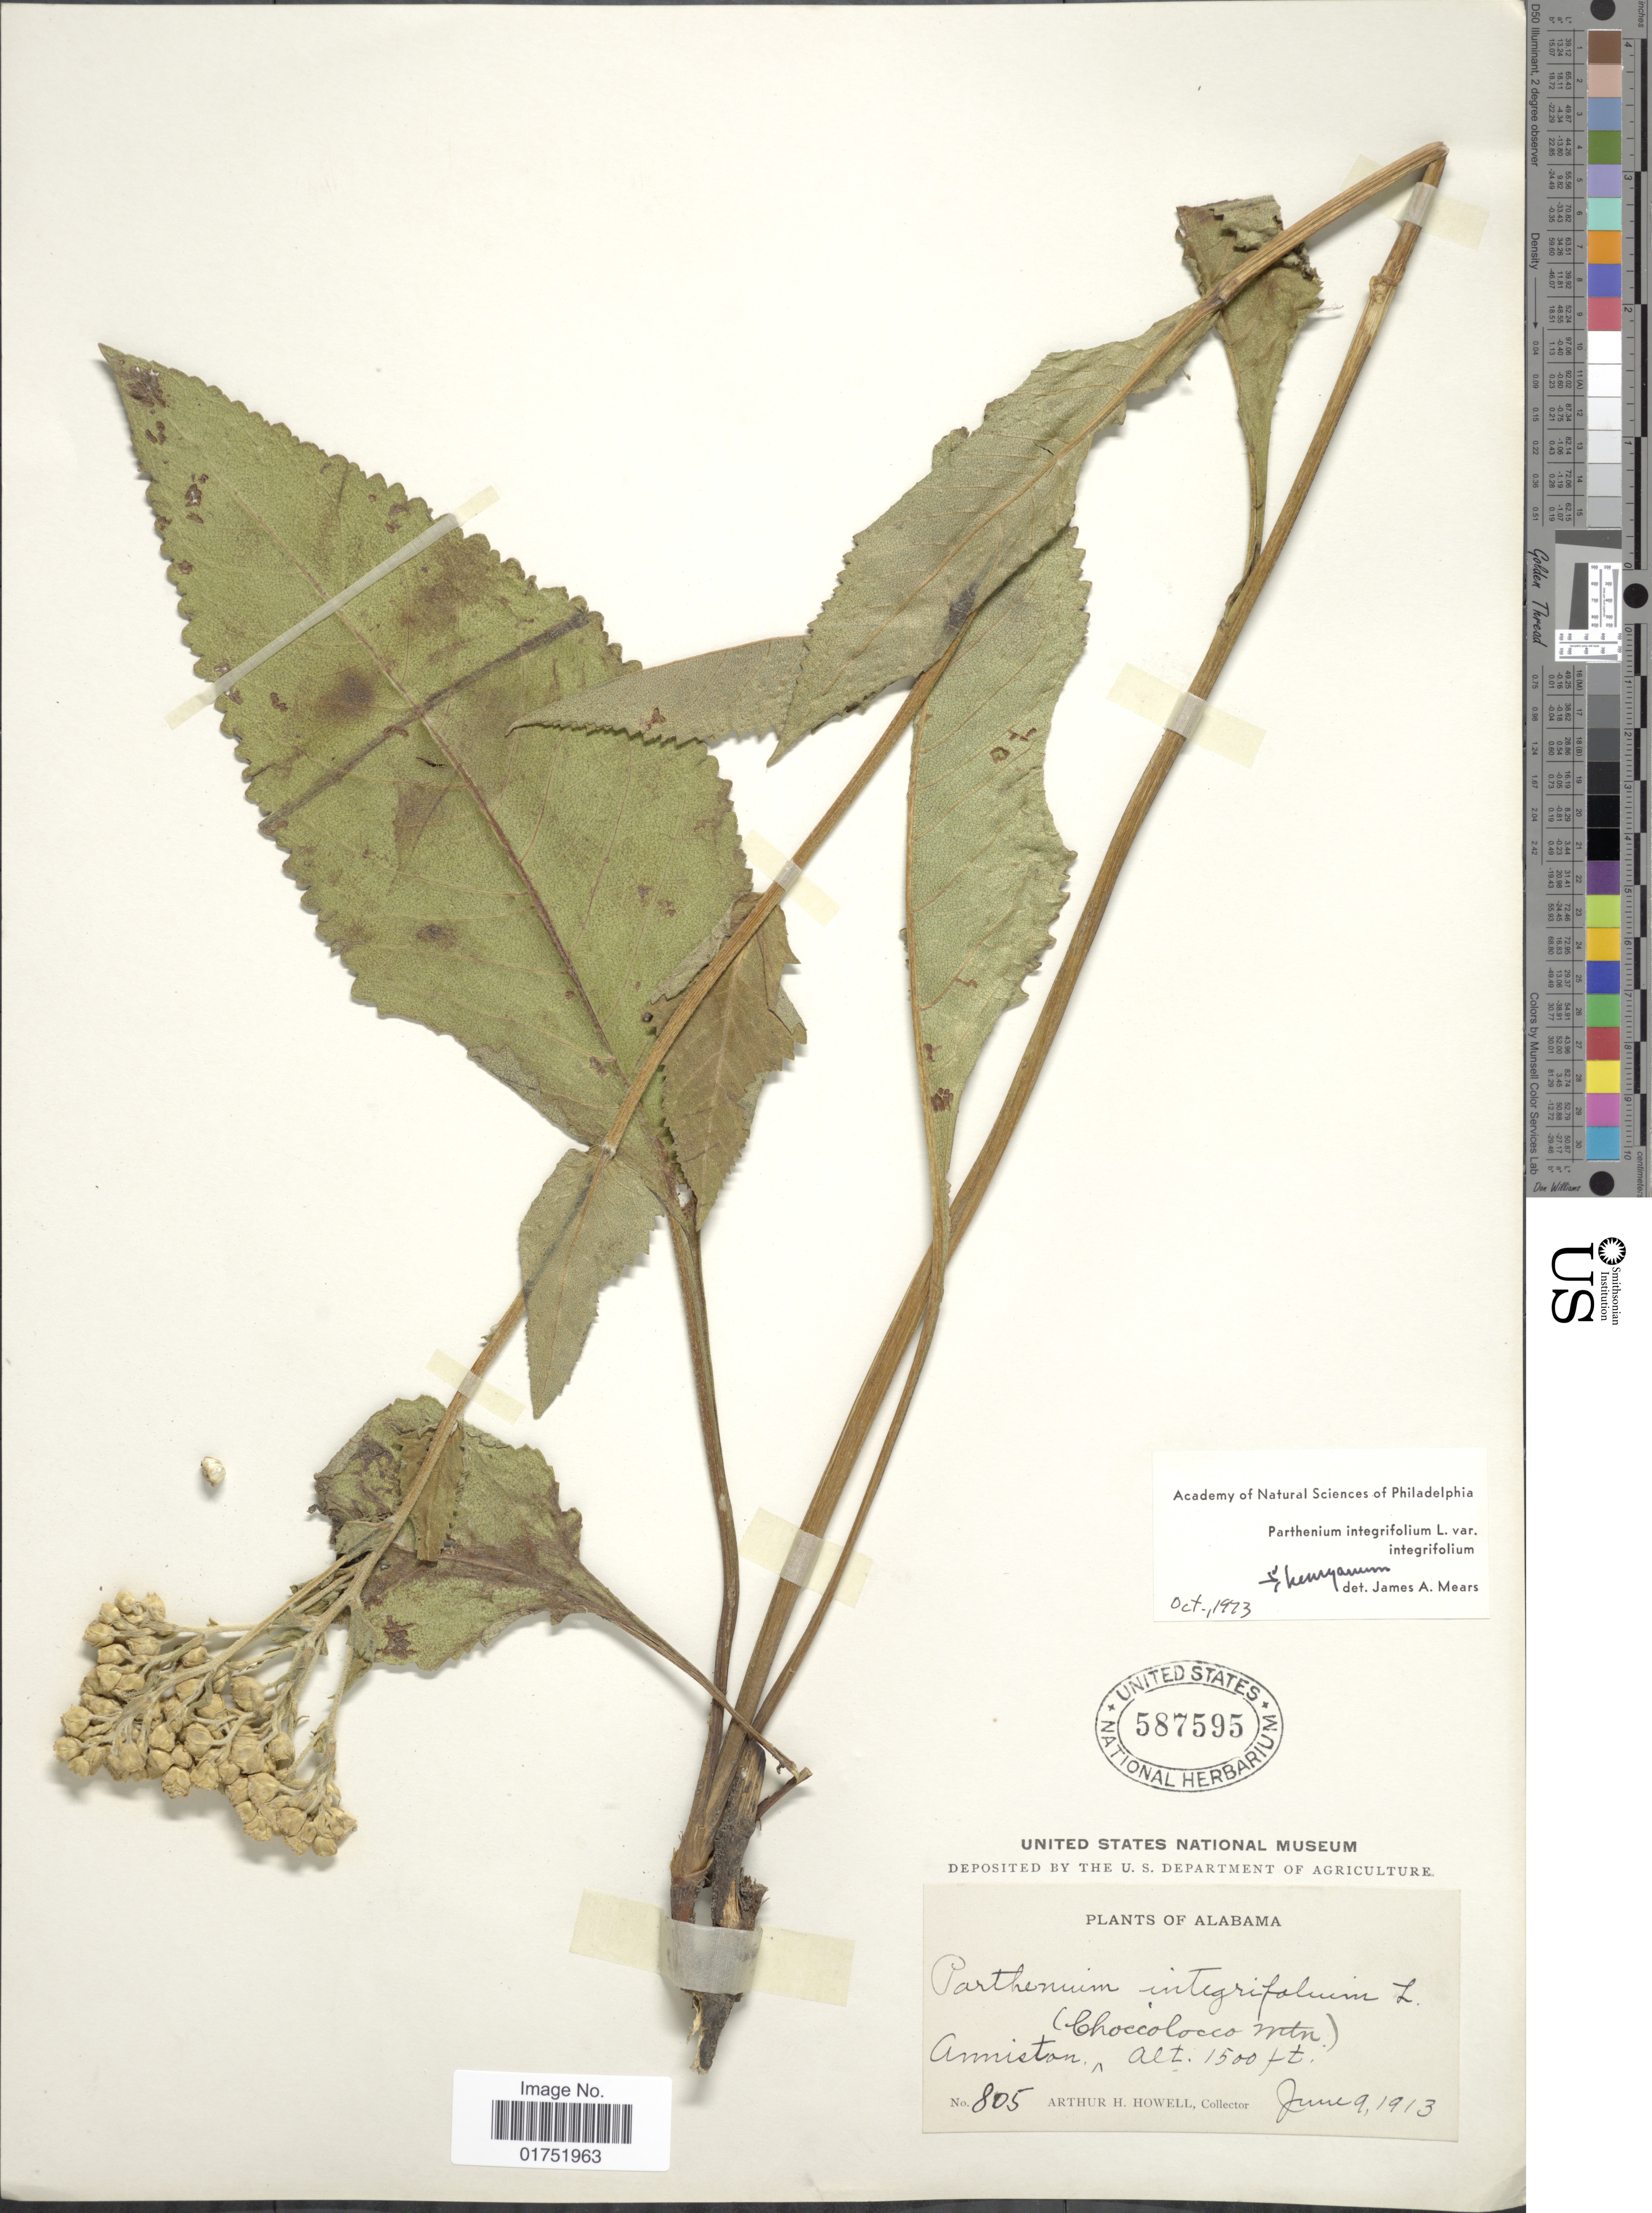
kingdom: Plantae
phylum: Tracheophyta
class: Magnoliopsida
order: Asterales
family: Asteraceae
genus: Parthenium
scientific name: Parthenium integrifolium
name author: L.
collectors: A. H. Howell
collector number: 805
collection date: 1913-06-09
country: United States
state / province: Alabama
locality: Choccolocco Mtn, Anniston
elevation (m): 457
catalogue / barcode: US 587595